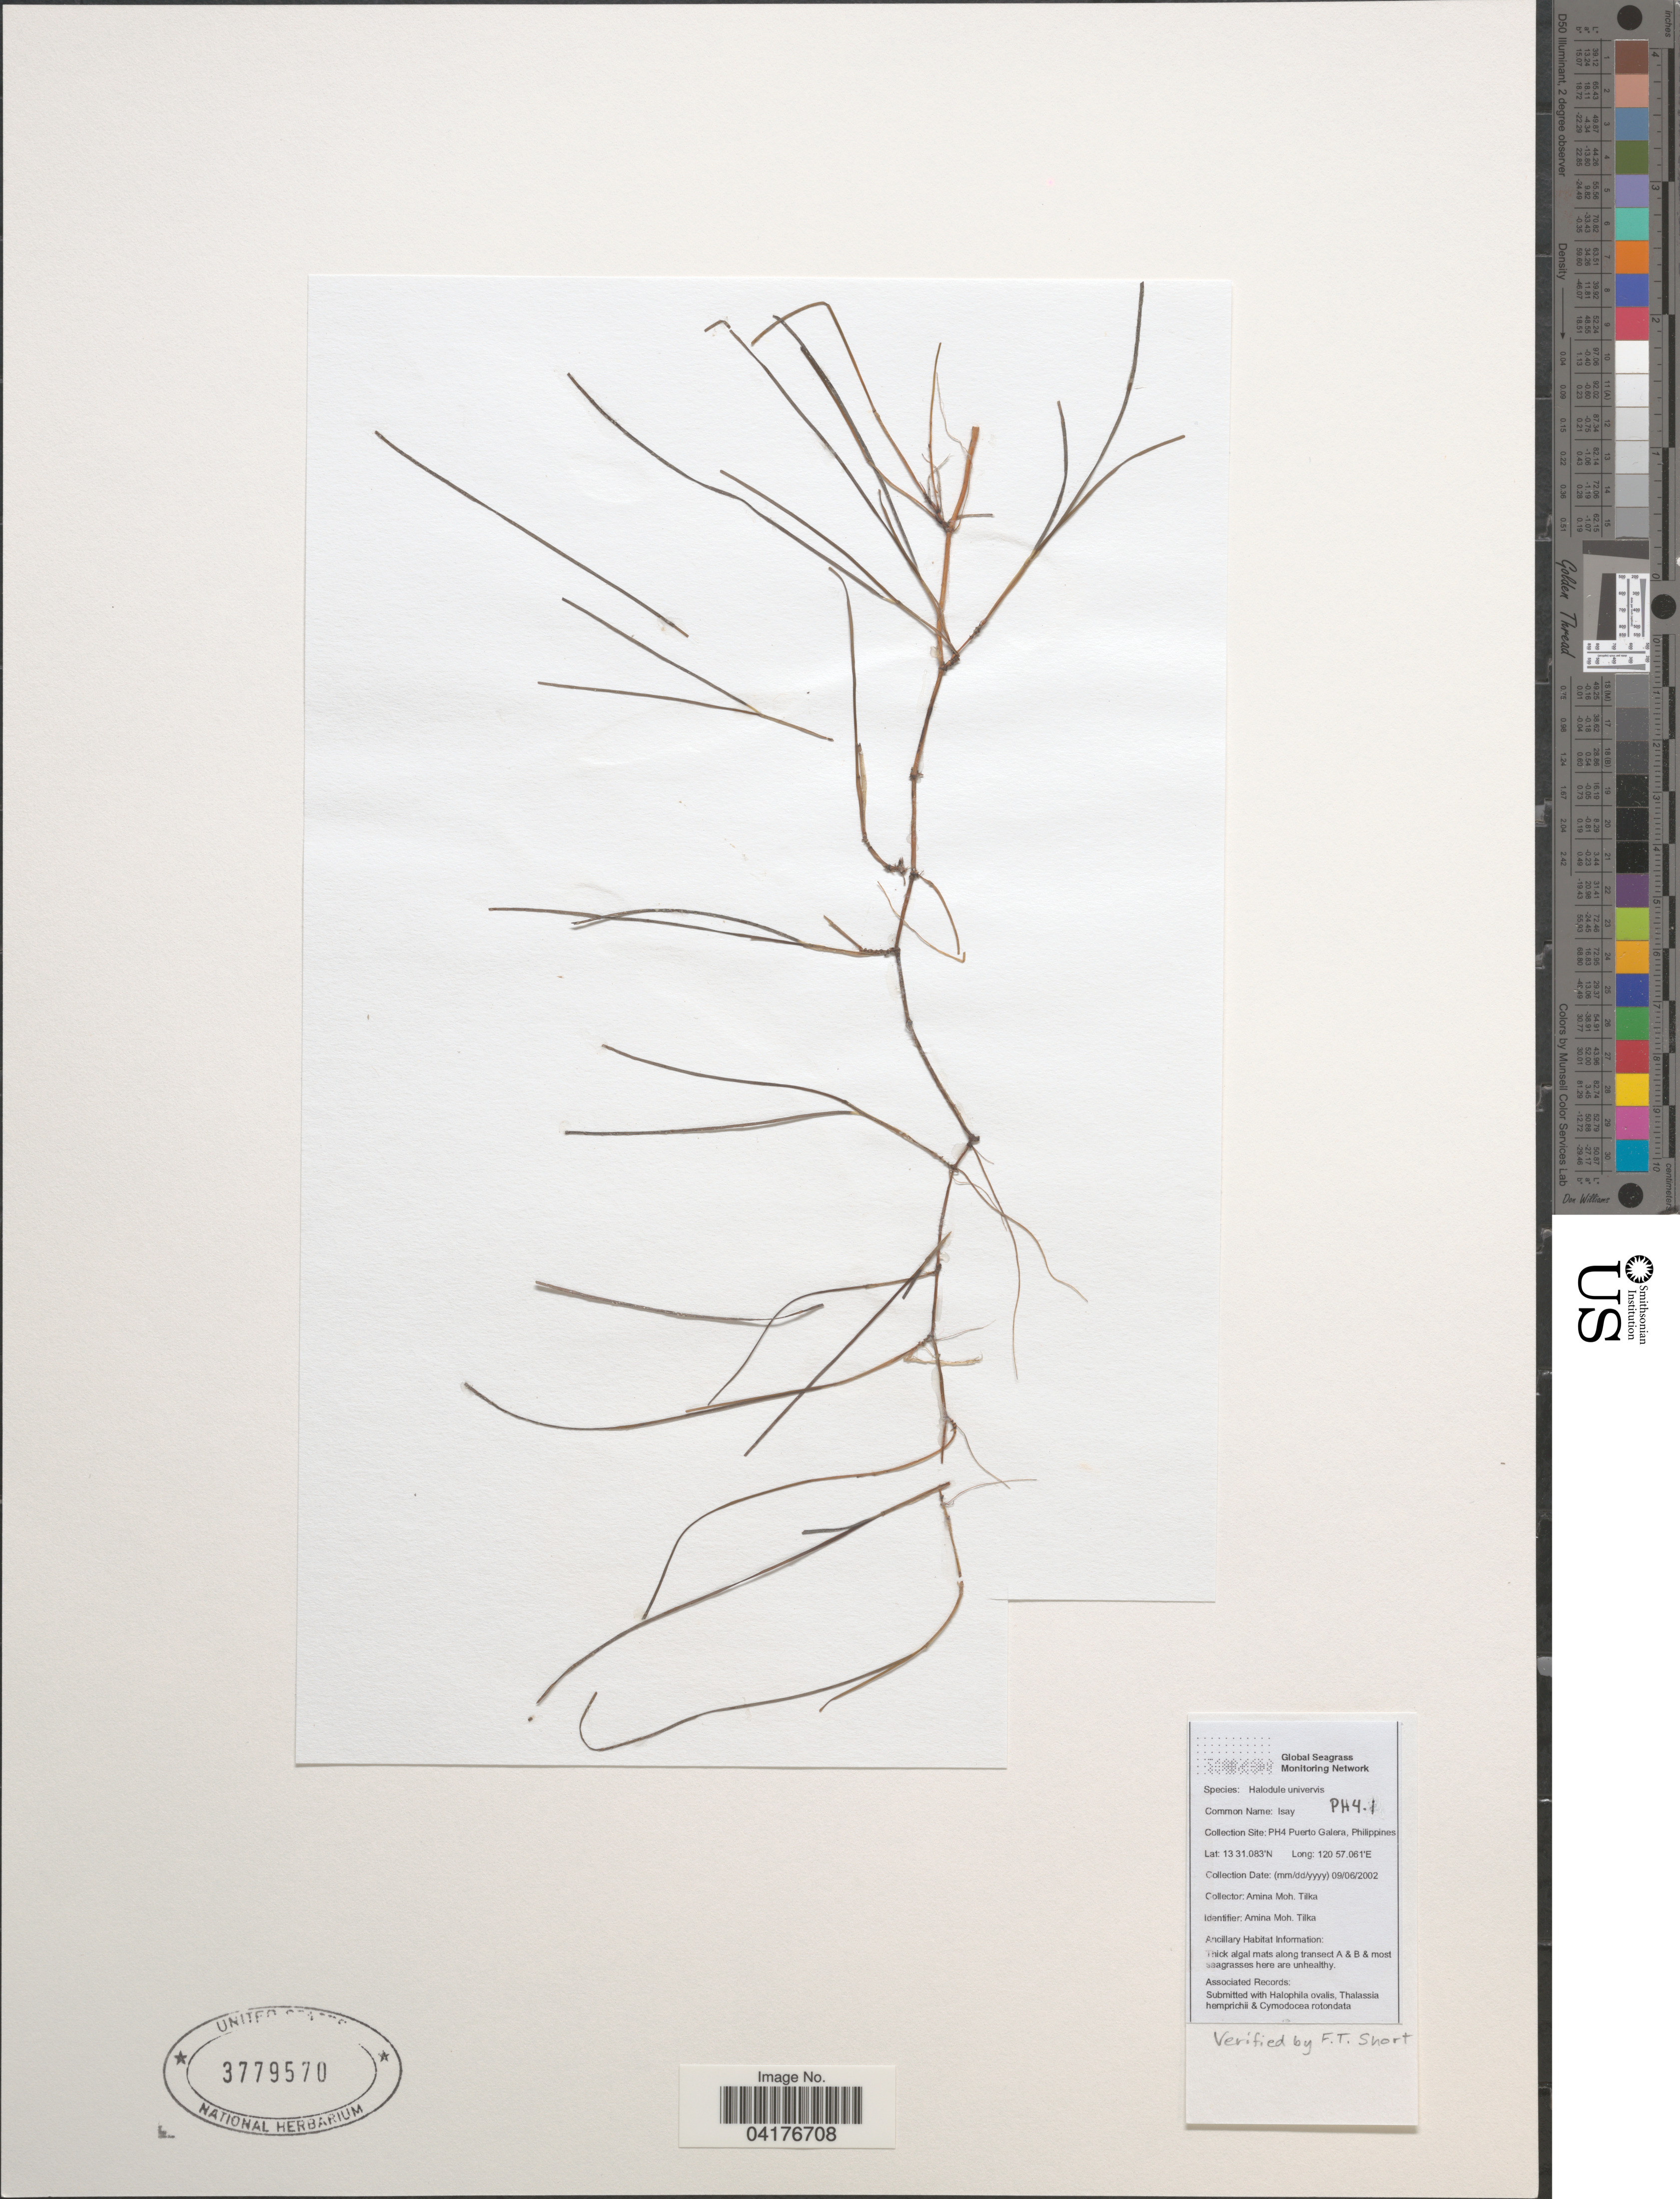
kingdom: Plantae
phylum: Tracheophyta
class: Liliopsida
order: Alismatales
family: Cymodoceaceae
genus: Halodule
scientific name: Halodule uninervis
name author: (Forssk.) Asch.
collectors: A. Tilka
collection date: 2002-09-06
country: Philippines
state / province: Mimaropa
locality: PH4.1 Puerto Galera.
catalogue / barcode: US 3779570